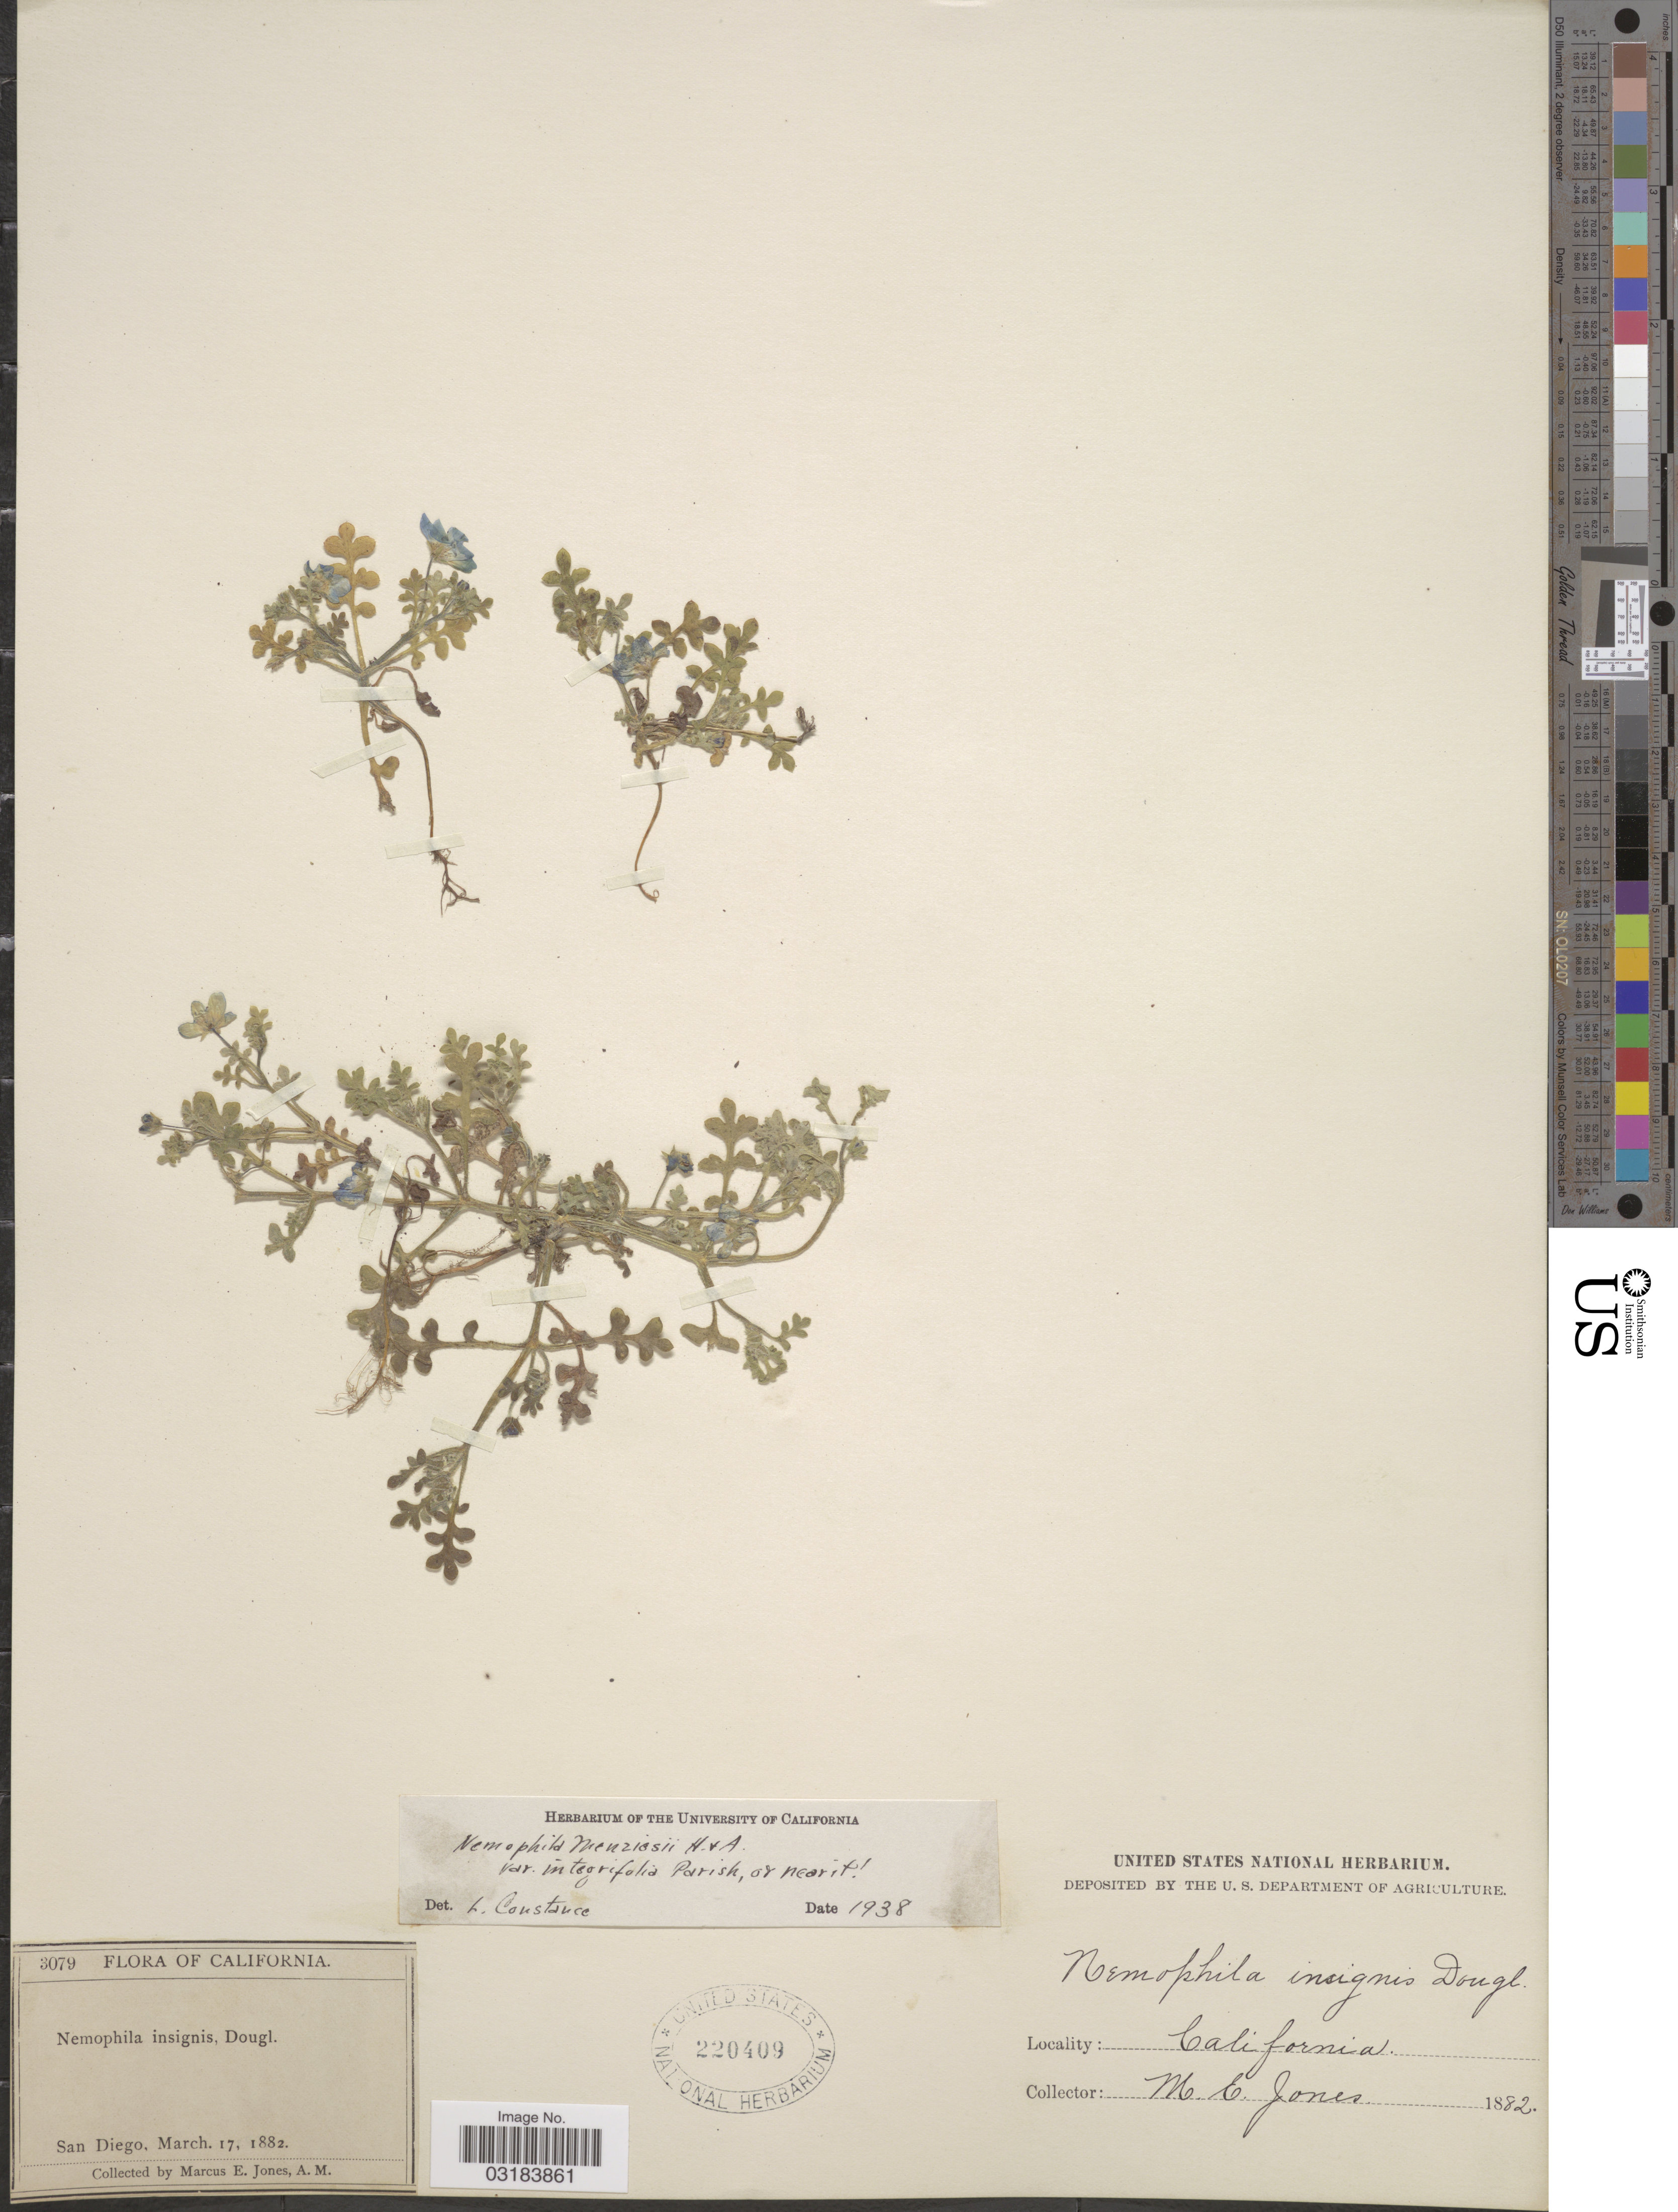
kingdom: Plantae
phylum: Tracheophyta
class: Magnoliopsida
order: Boraginales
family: Hydrophyllaceae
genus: Nemophila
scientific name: Nemophila menziesii var. integrifolia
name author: Hook. & Arn.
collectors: M. E. Jones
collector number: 3079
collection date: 1882-03-17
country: United States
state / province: California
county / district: San Diego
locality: San Diego.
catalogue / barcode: US 220409